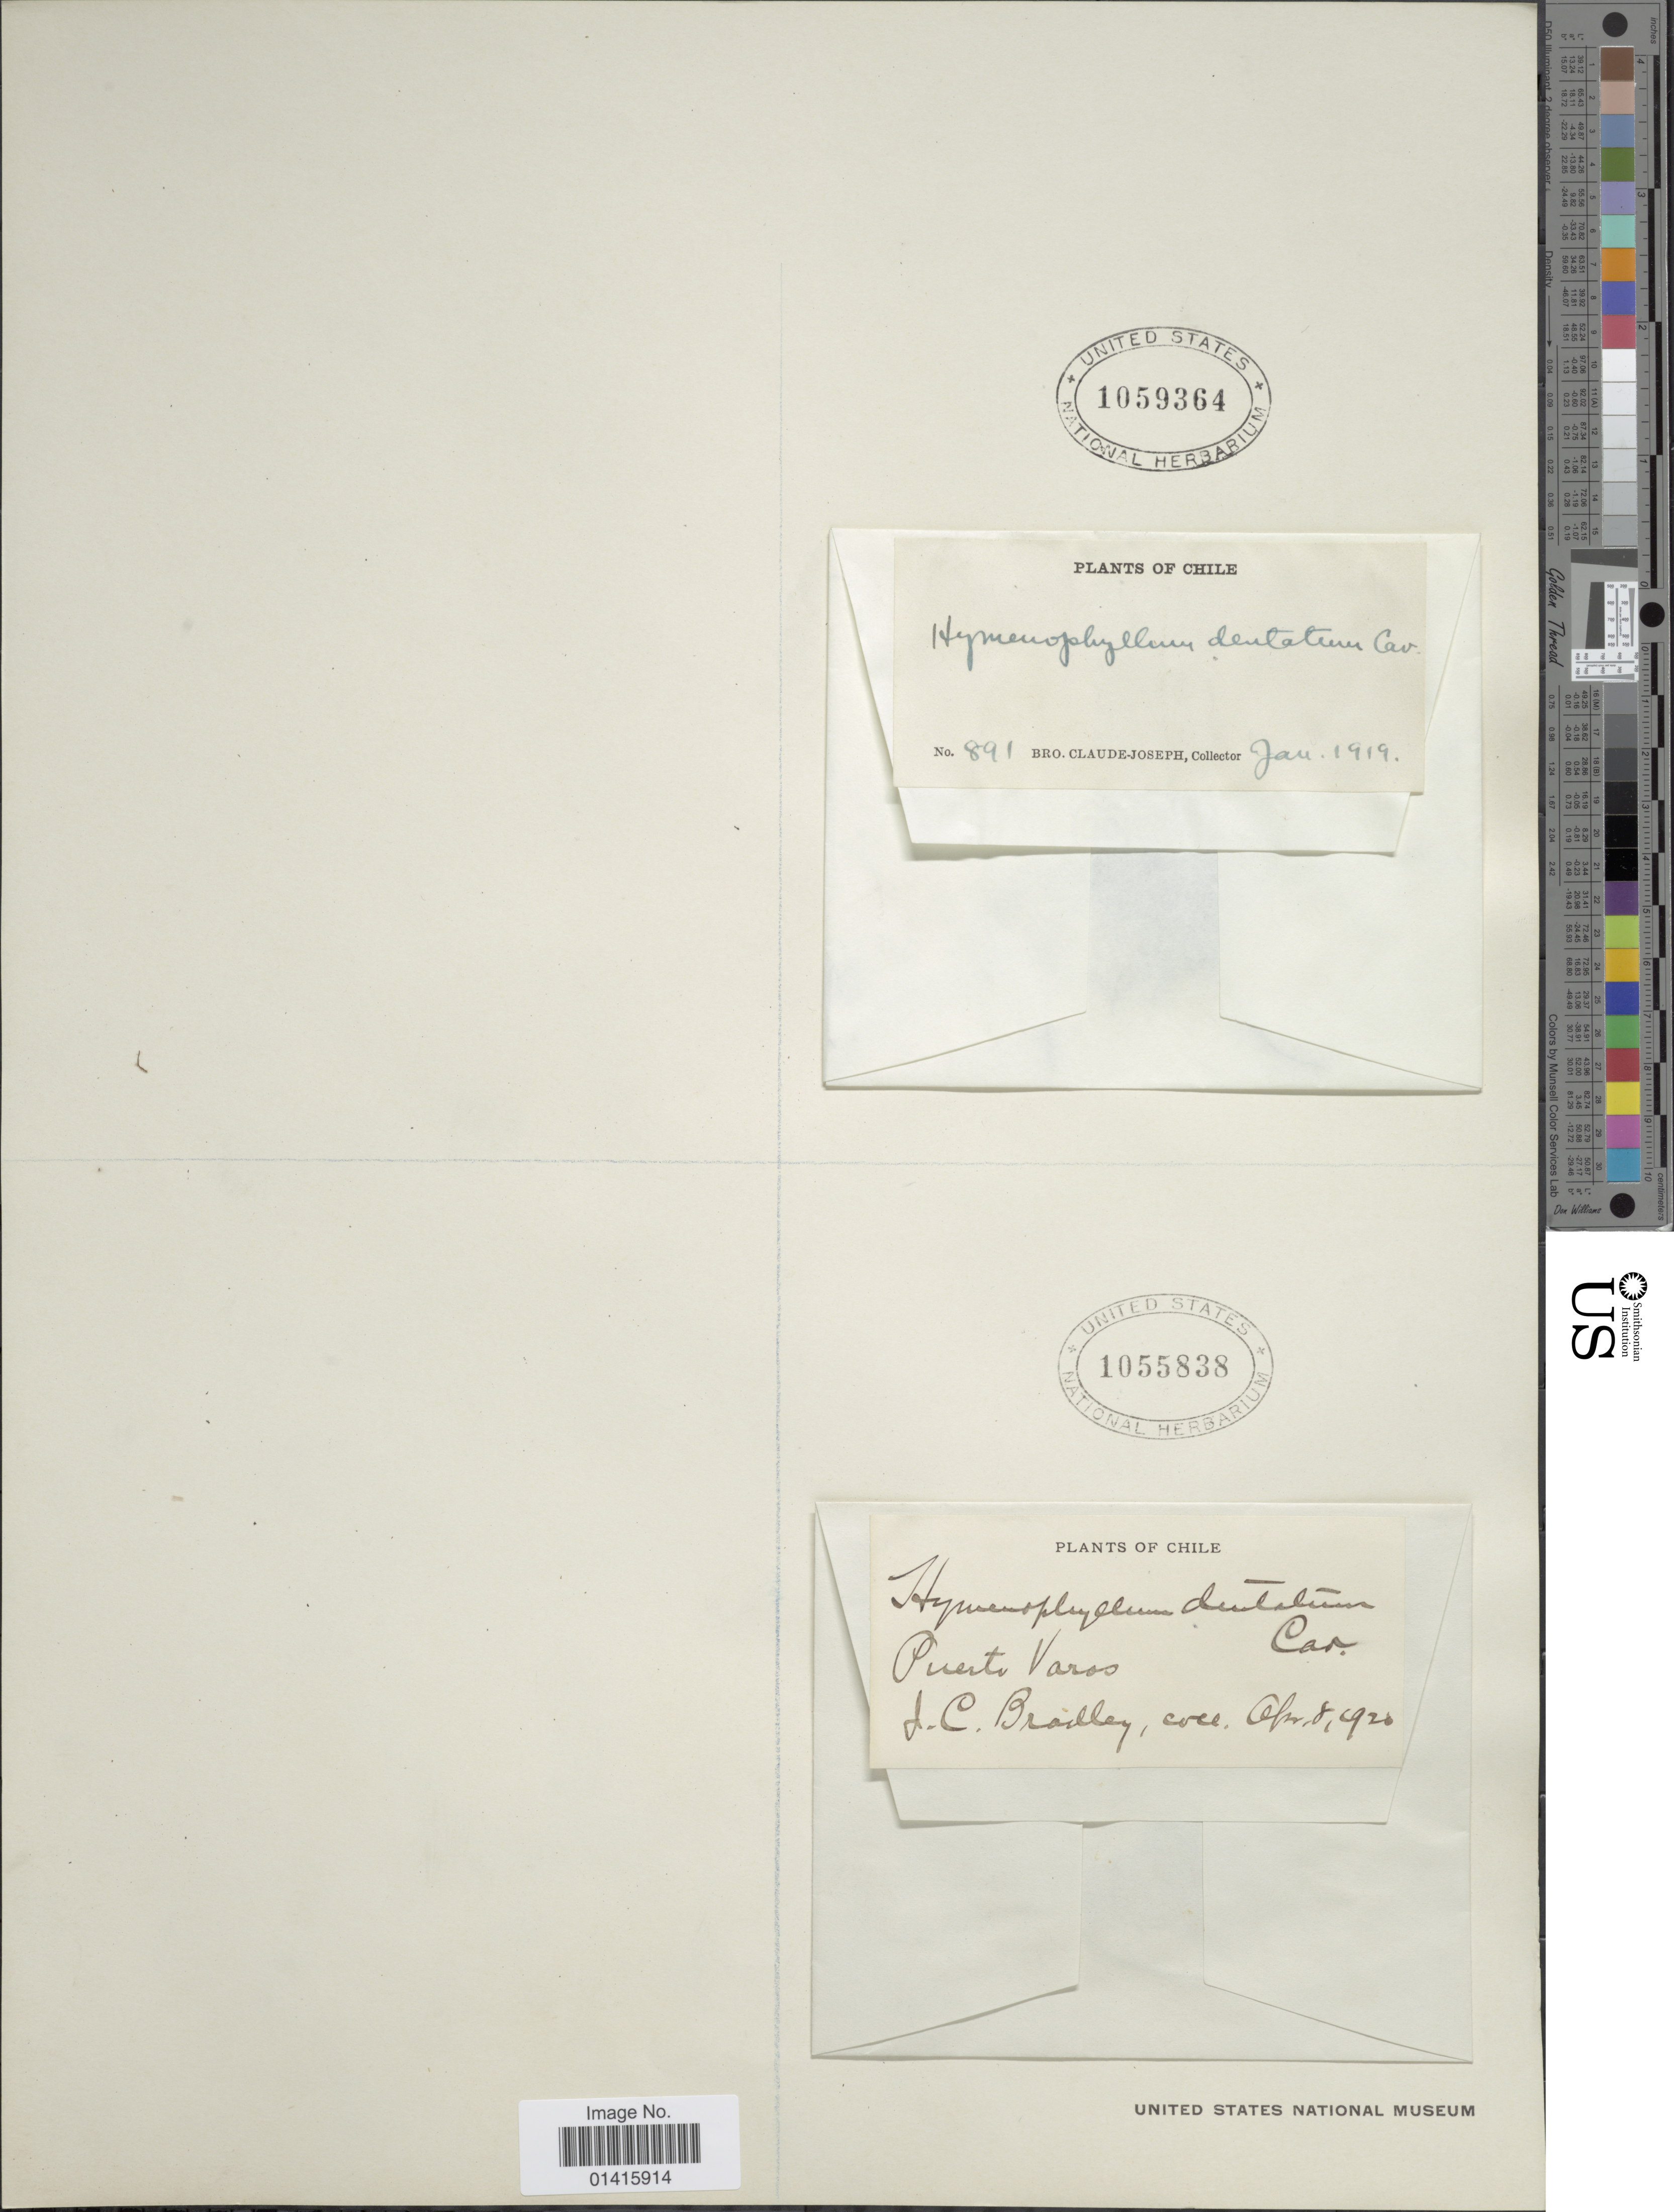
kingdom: Plantae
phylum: Tracheophyta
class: Polypodiopsida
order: Hymenophyllales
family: Hymenophyllaceae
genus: Hymenophyllum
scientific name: Hymenophyllum dentatum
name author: Cav.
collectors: Bro. Claude-Joseph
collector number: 891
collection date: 1919-01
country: Chile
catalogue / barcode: US 1059364-2